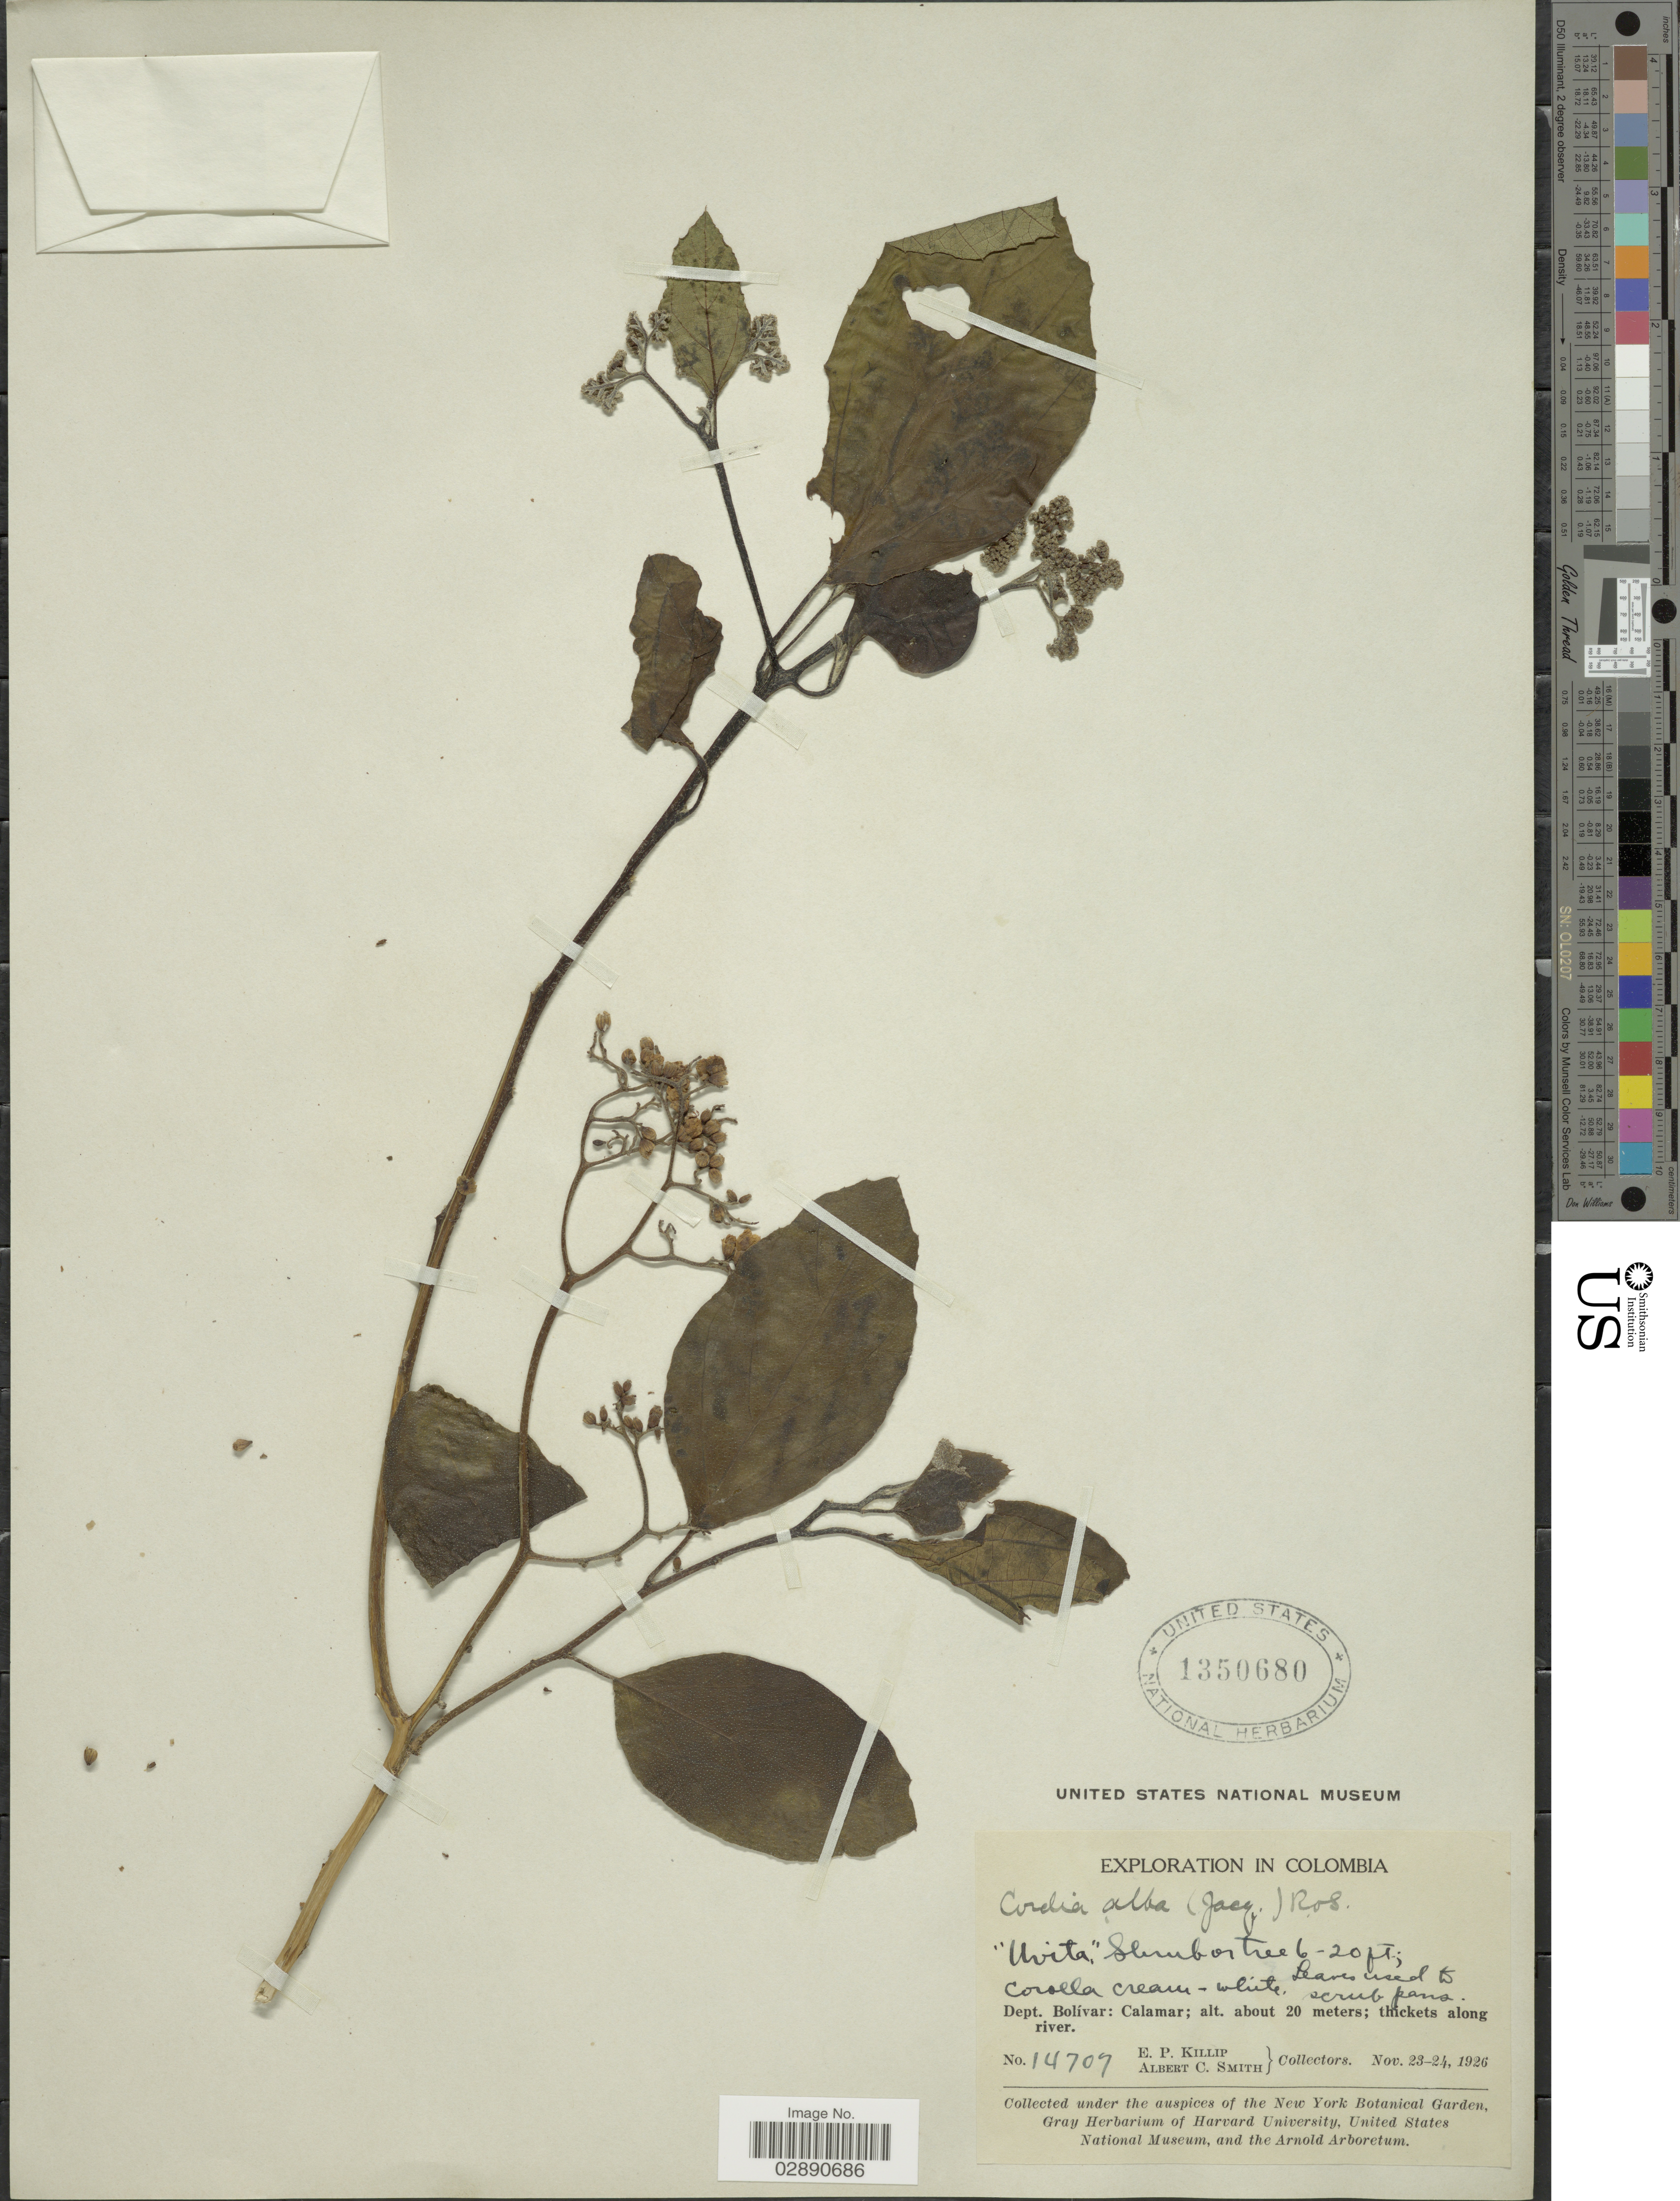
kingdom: Plantae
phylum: Tracheophyta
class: Magnoliopsida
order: Boraginales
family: Cordiaceae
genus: Cordia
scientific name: Cordia dentata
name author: Poir.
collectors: E. P. Killip & A. C. Smith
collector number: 14707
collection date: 1926-11-23/1926-11-24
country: Colombia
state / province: Bolívar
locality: Dept. Bolívar: Calamar; thickets along river.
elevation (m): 20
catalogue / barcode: US 1350680